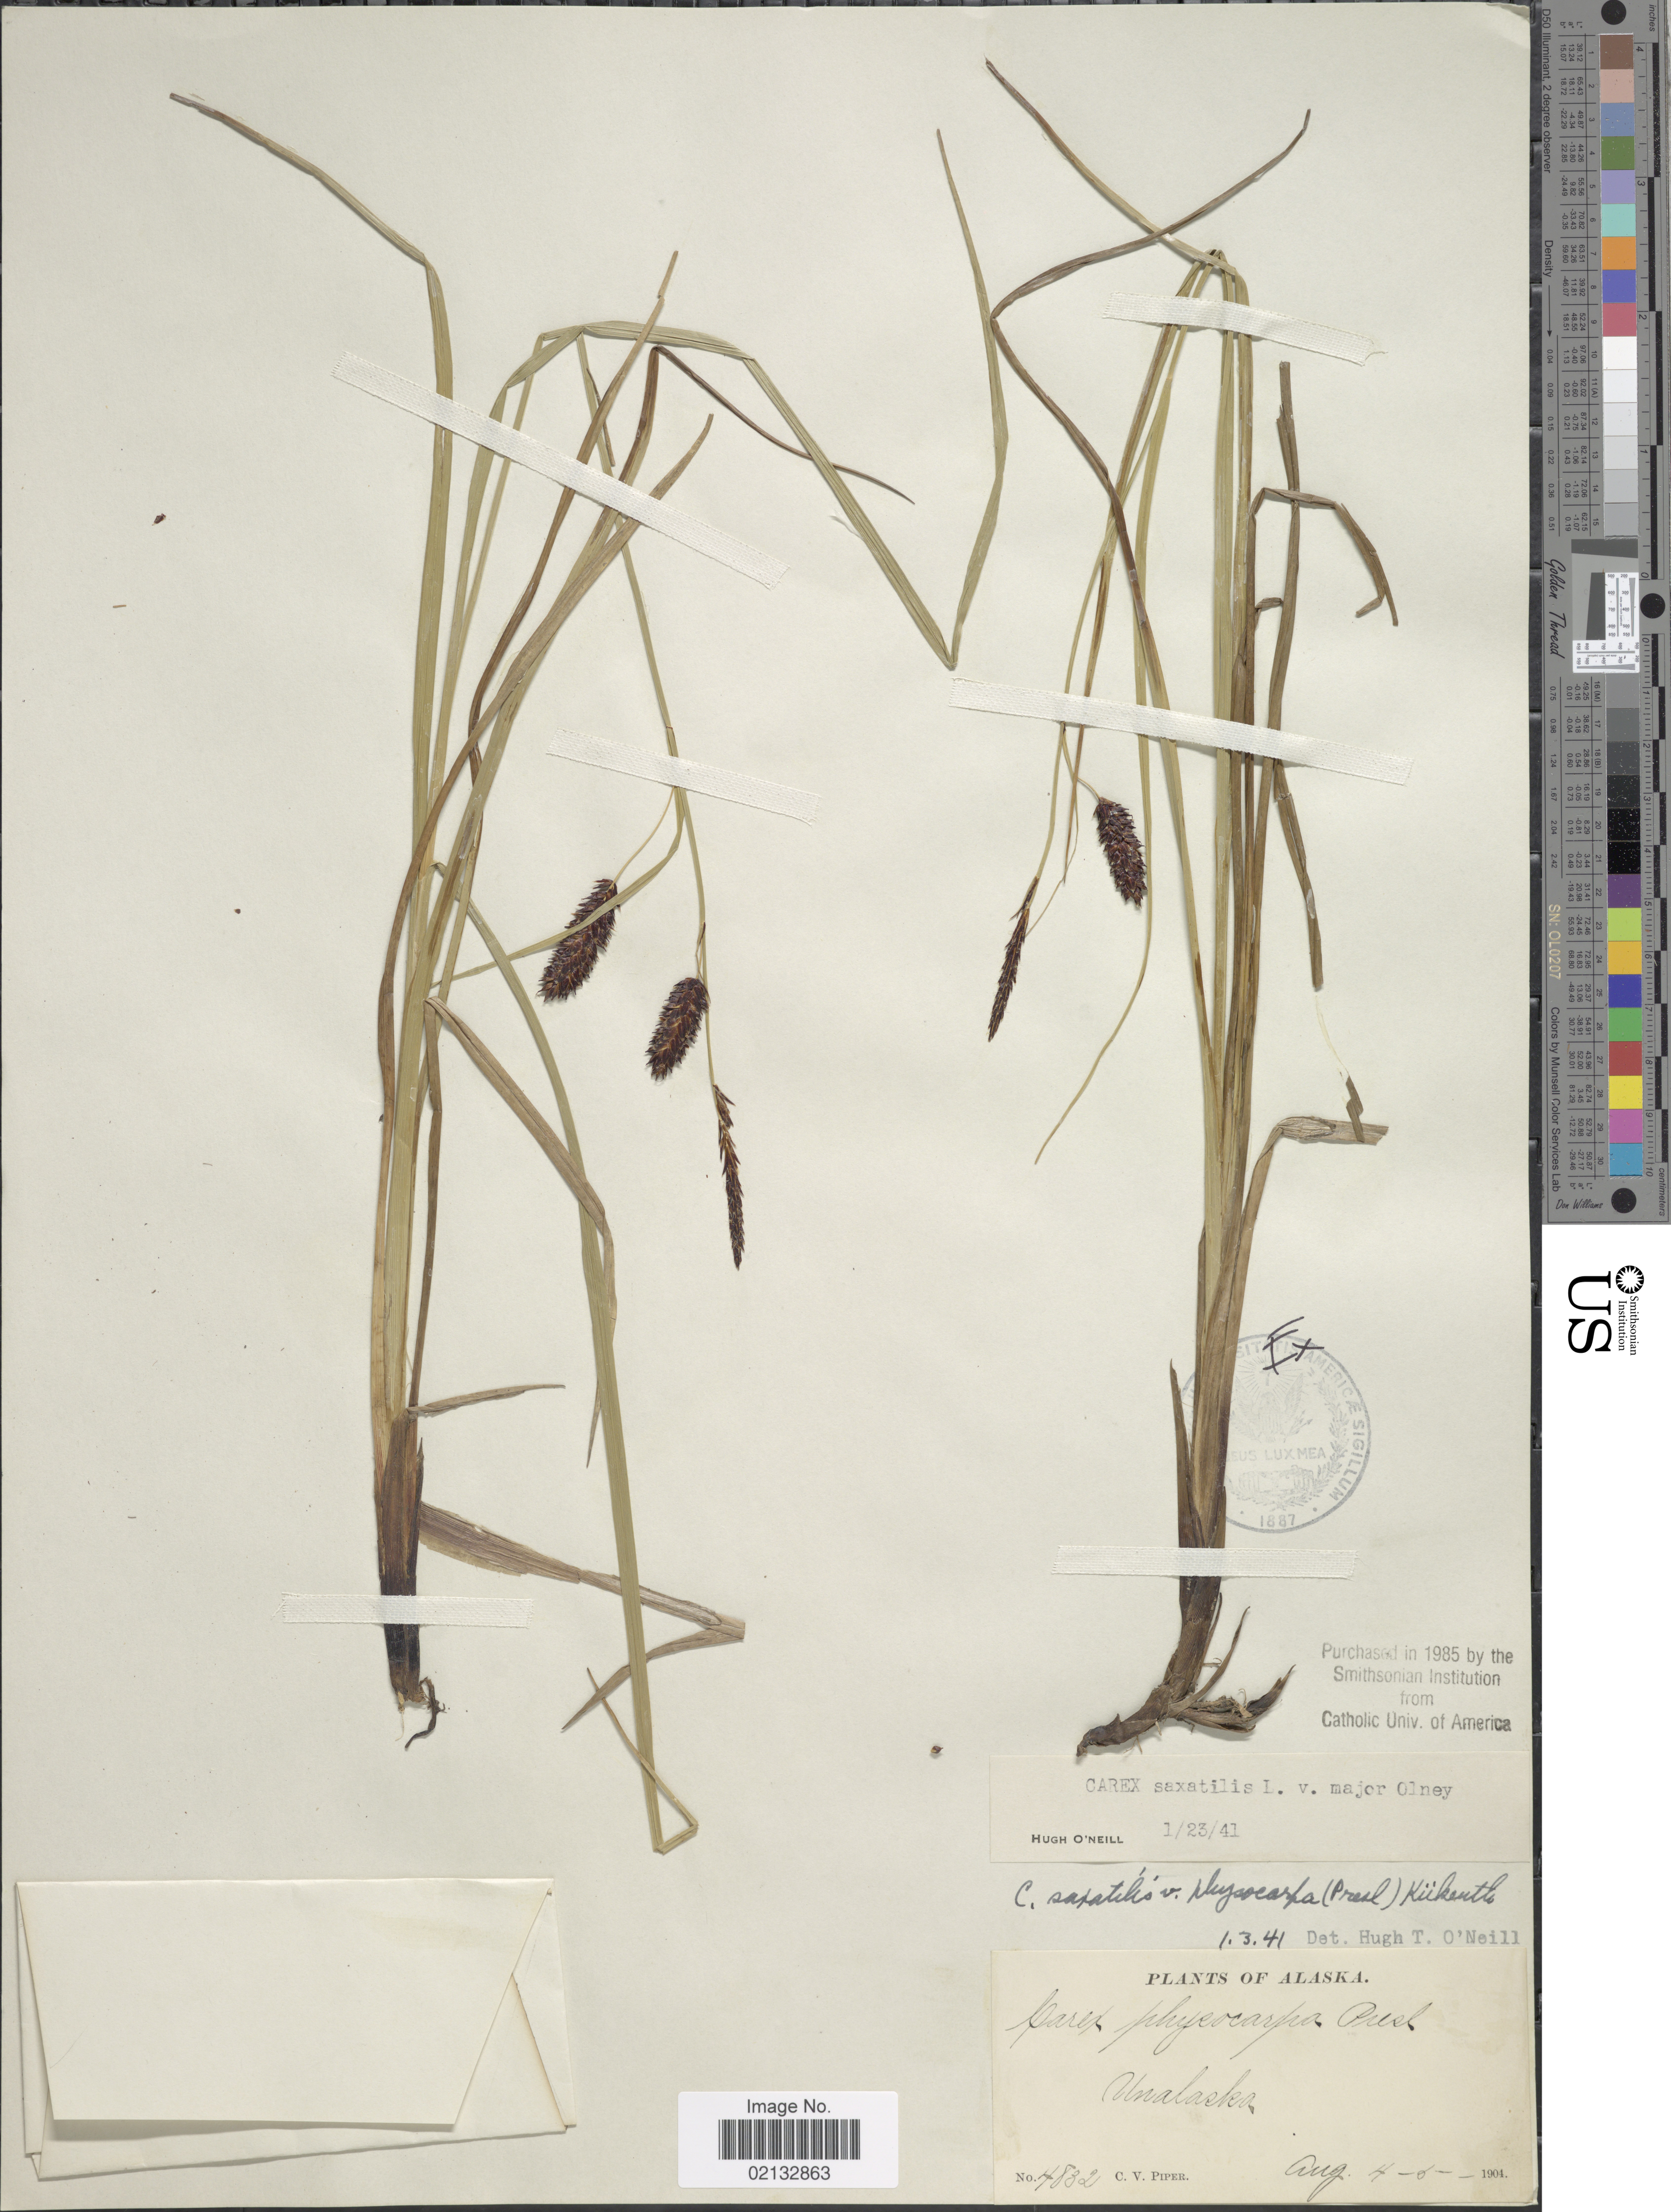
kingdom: Plantae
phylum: Tracheophyta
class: Liliopsida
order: Poales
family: Cyperaceae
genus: Carex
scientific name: Carex saxatilis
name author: L.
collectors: C. V. Piper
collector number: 4832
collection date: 1904-08-04/1904-08-05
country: United States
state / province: Alaska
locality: Unalaska